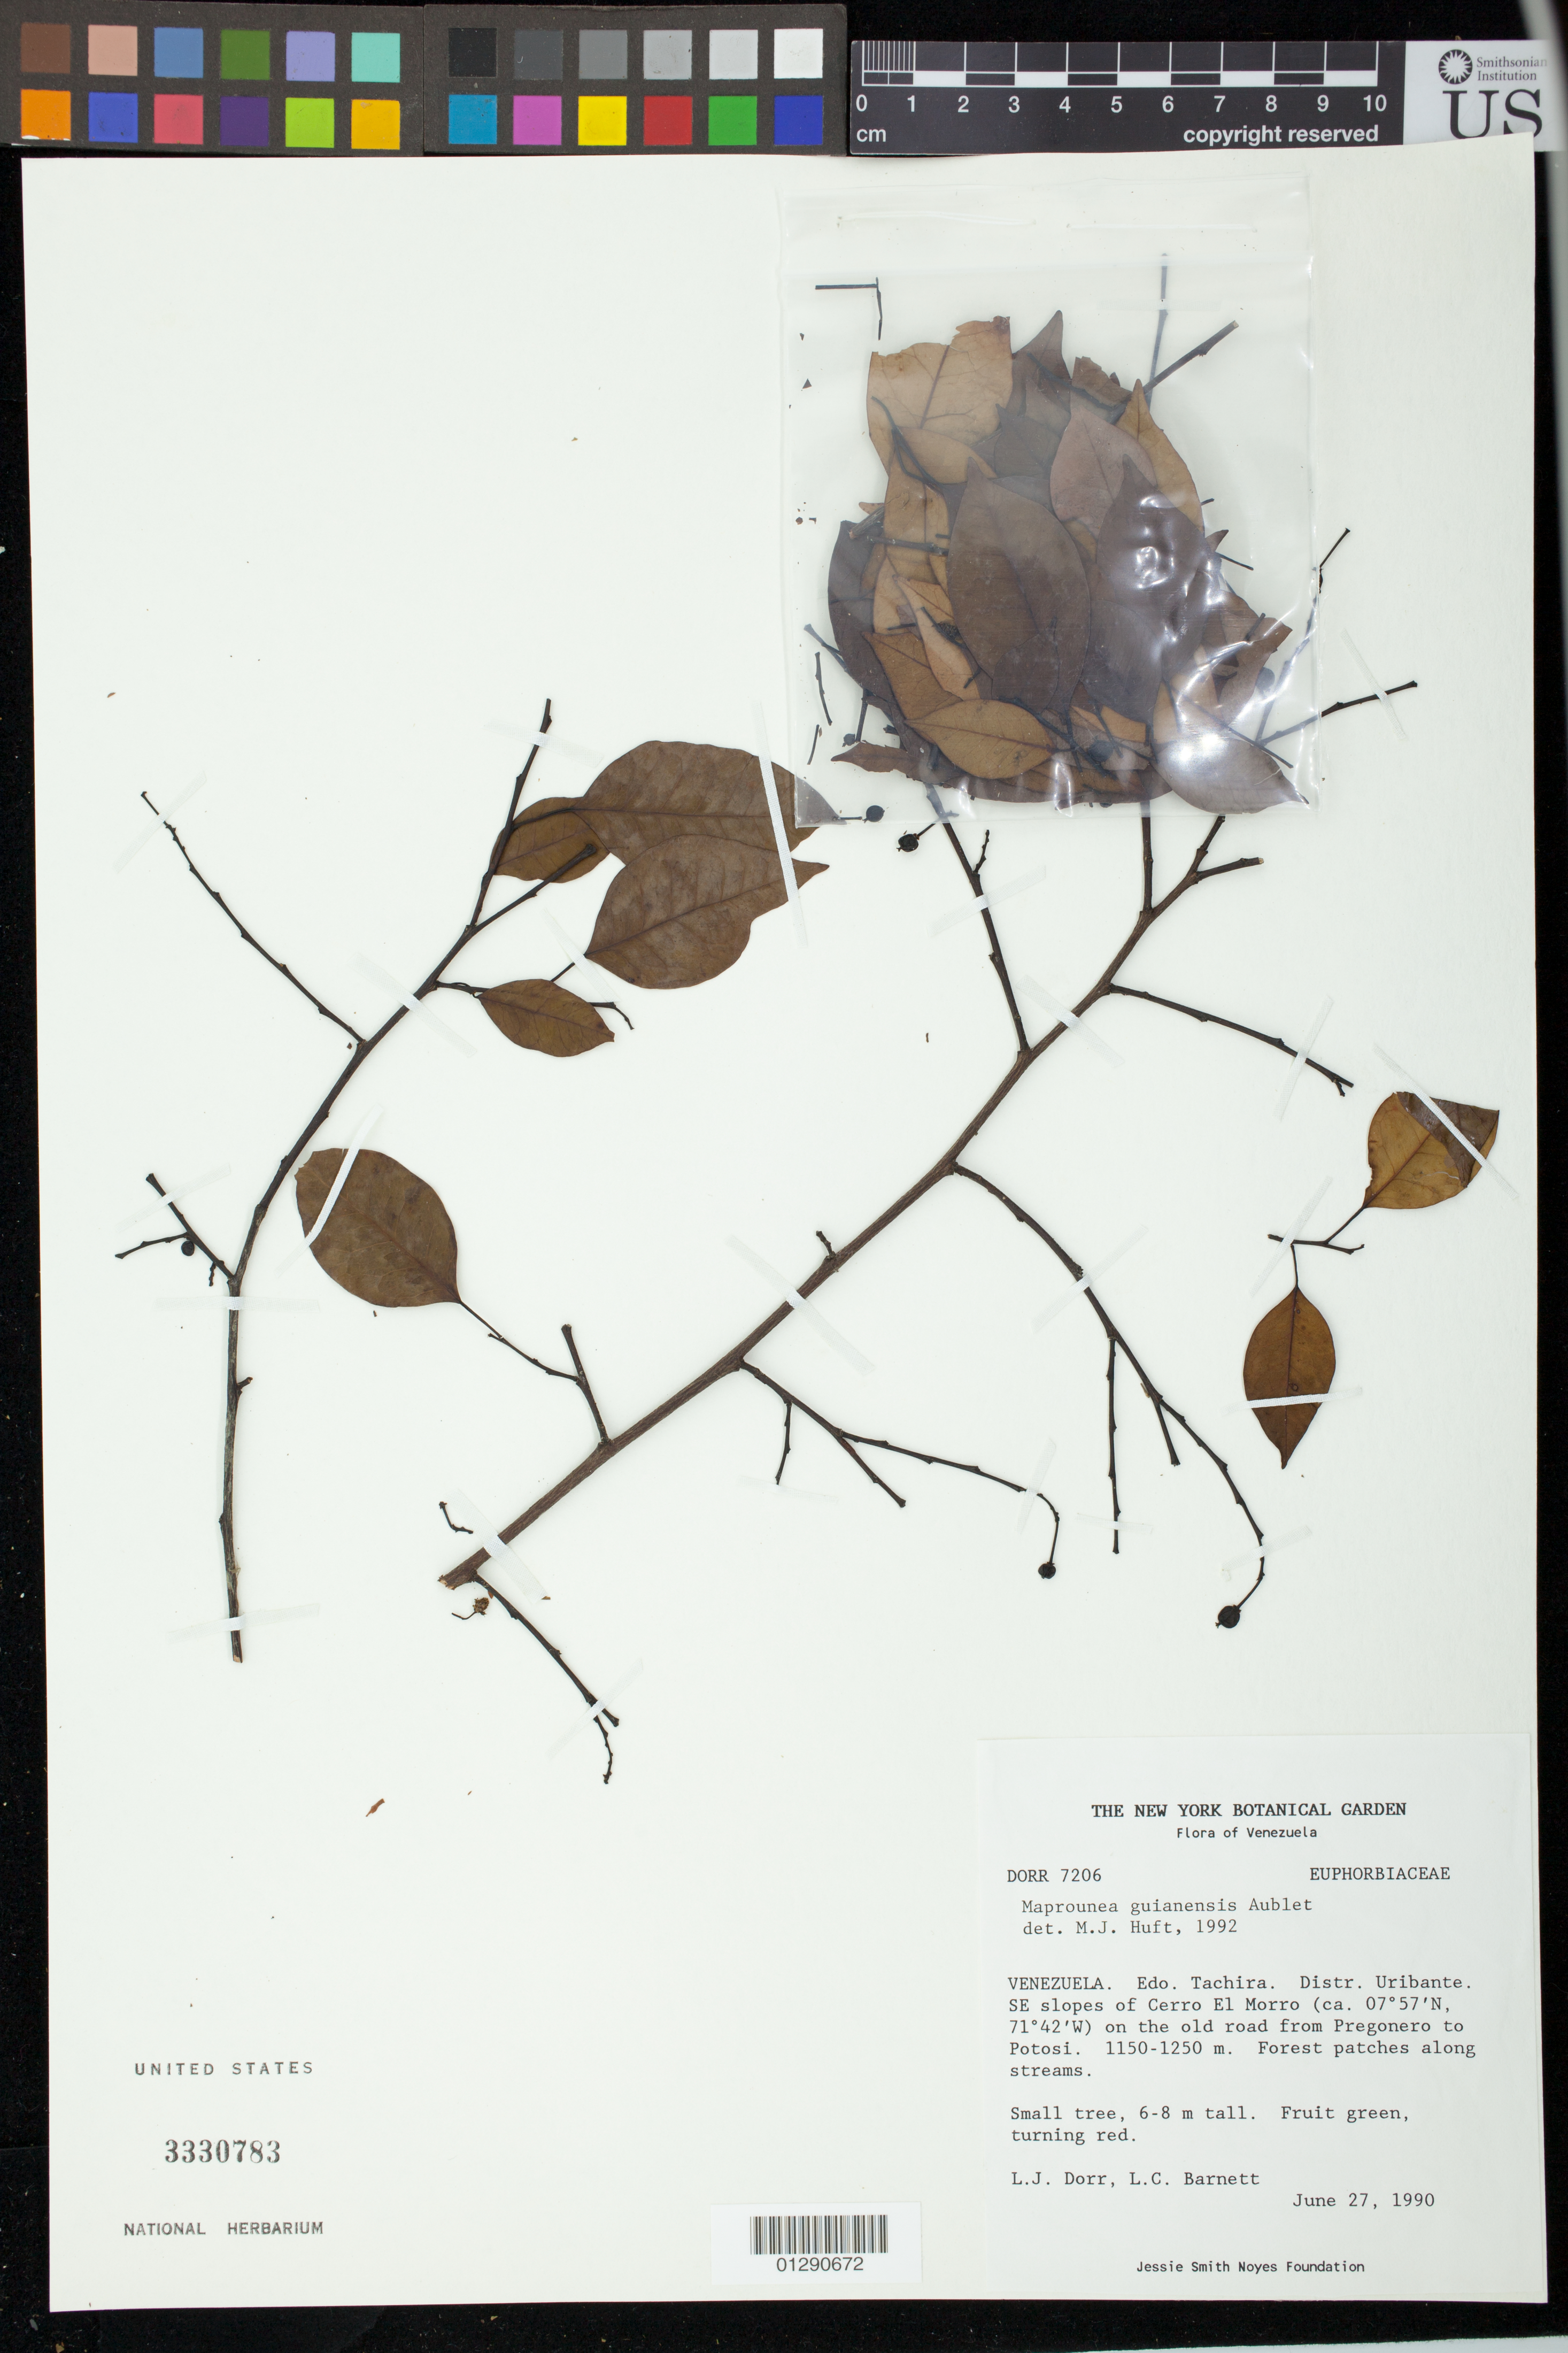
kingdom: Plantae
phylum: Tracheophyta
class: Magnoliopsida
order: Malpighiales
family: Euphorbiaceae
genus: Maprounea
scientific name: Maprounea guianensis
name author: Aubl.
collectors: L. J. Dorr & L. C. Barnett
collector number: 7206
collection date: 1990-06-27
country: Venezuela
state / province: Táchira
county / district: Uribante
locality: SE slopes of Cerro El Morro on the old road from Pregonero to Potosi.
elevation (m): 351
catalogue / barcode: US 3330783